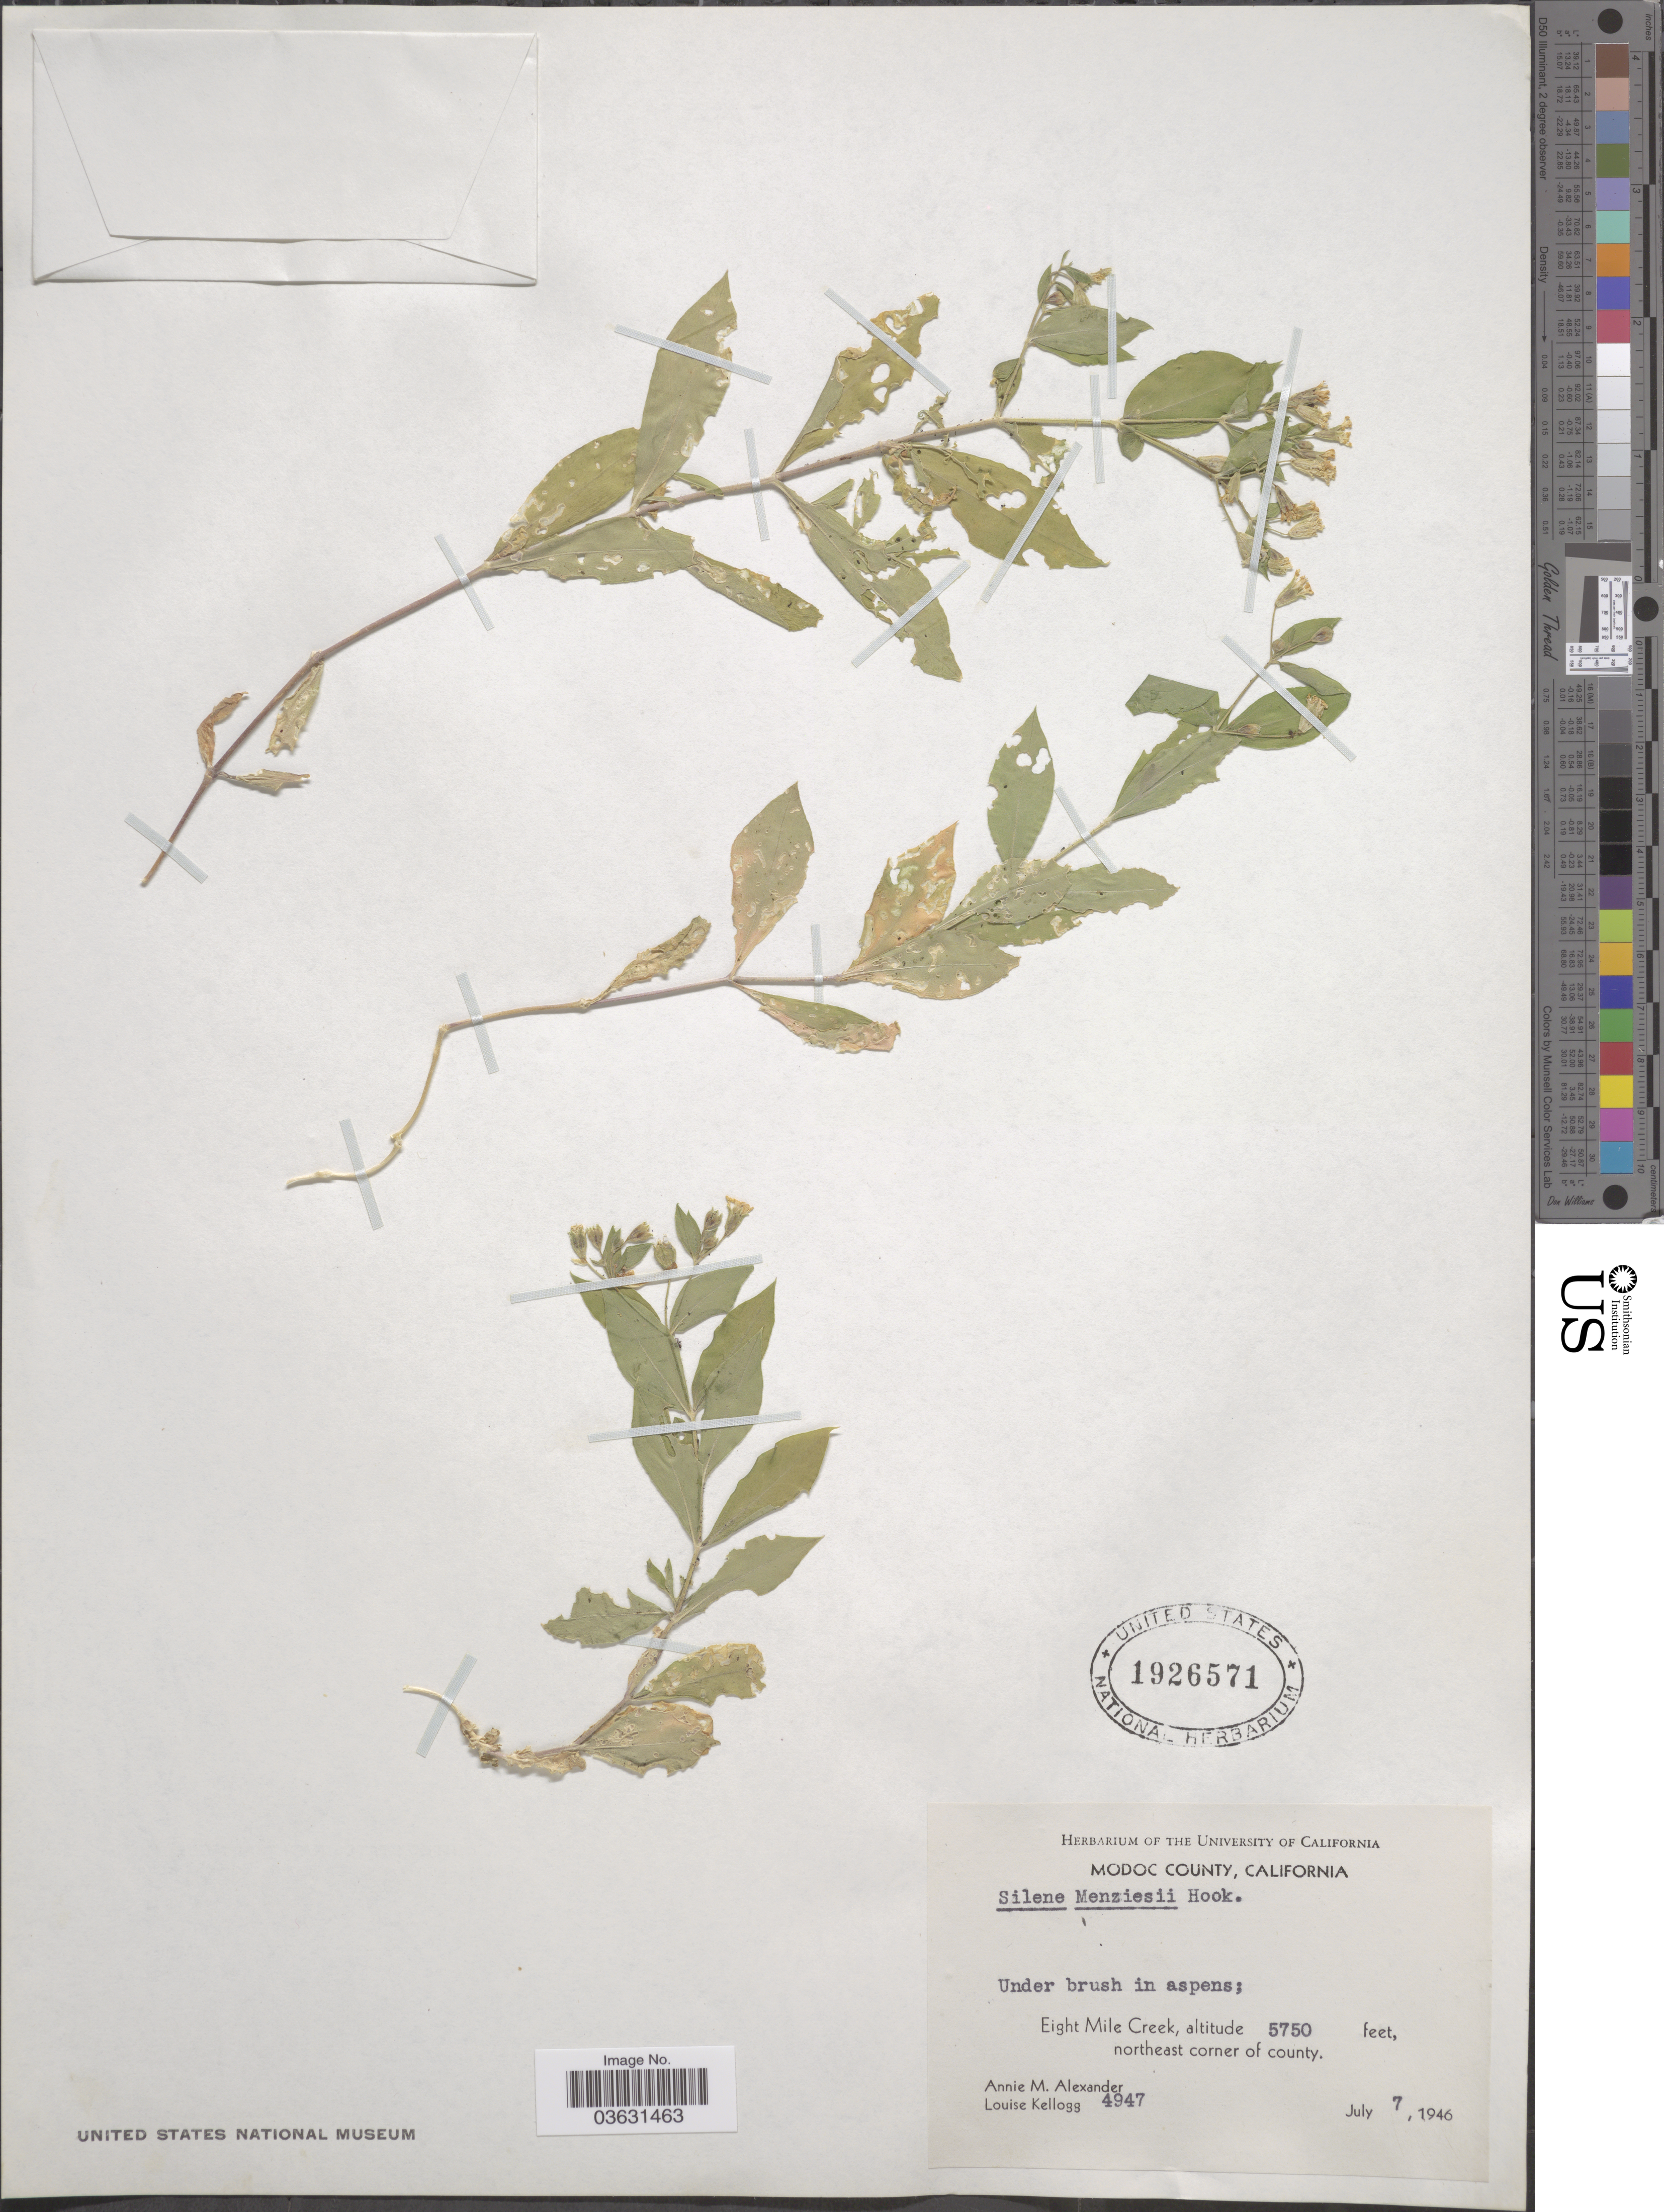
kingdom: Plantae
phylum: Tracheophyta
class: Magnoliopsida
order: Caryophyllales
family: Caryophyllaceae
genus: Silene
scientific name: Silene menziesii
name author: Hook.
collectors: A. M. Alexander & L. Kellogg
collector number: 4947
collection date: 1946-07-07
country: United States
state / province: California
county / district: Modoc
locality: Modoc County. Eight Mile Creek, northeast corner of county.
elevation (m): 1753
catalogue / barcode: US 1926571